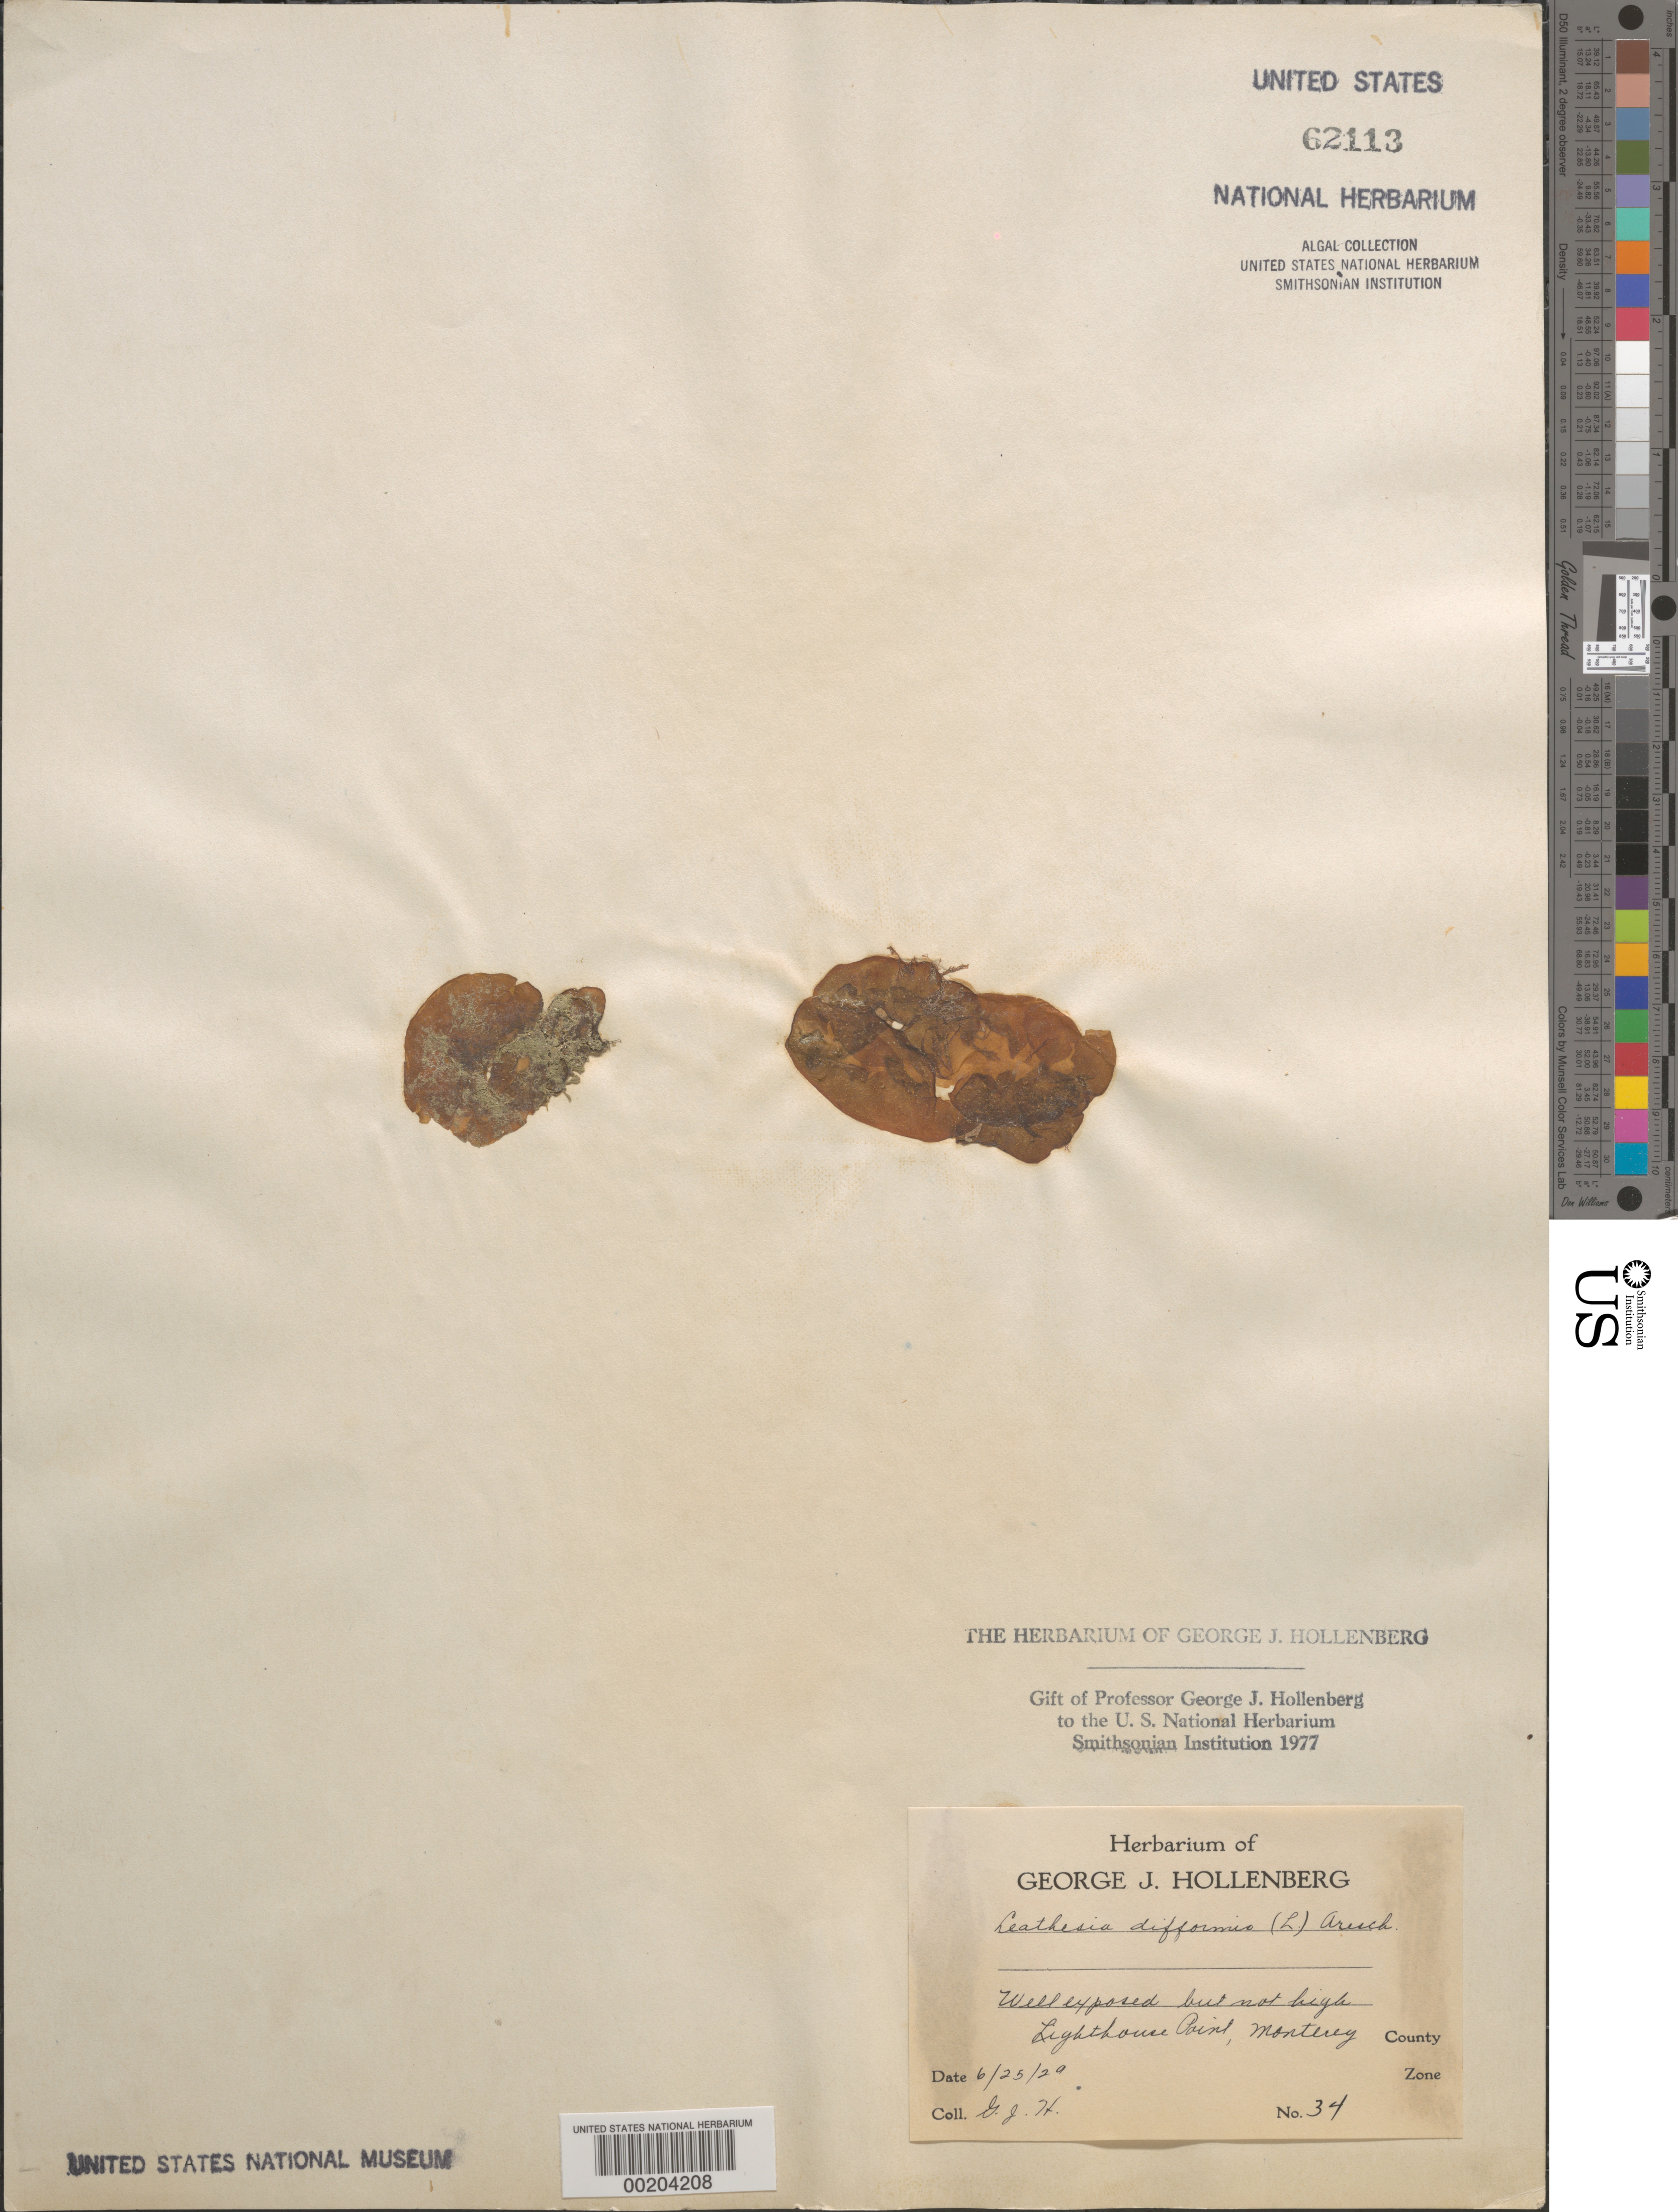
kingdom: Chromista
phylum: Ochrophyta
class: Phaeophyceae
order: Ectocarpales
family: Chordariaceae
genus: Leathesia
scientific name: Leathesia difformis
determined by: Hollenberg, George J.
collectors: G. Hollenberg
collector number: GJH 34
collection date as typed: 25 Jun 1929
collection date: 1929-06-25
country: United States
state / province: California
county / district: Monterey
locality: Lighthouse Point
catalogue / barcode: US 62113